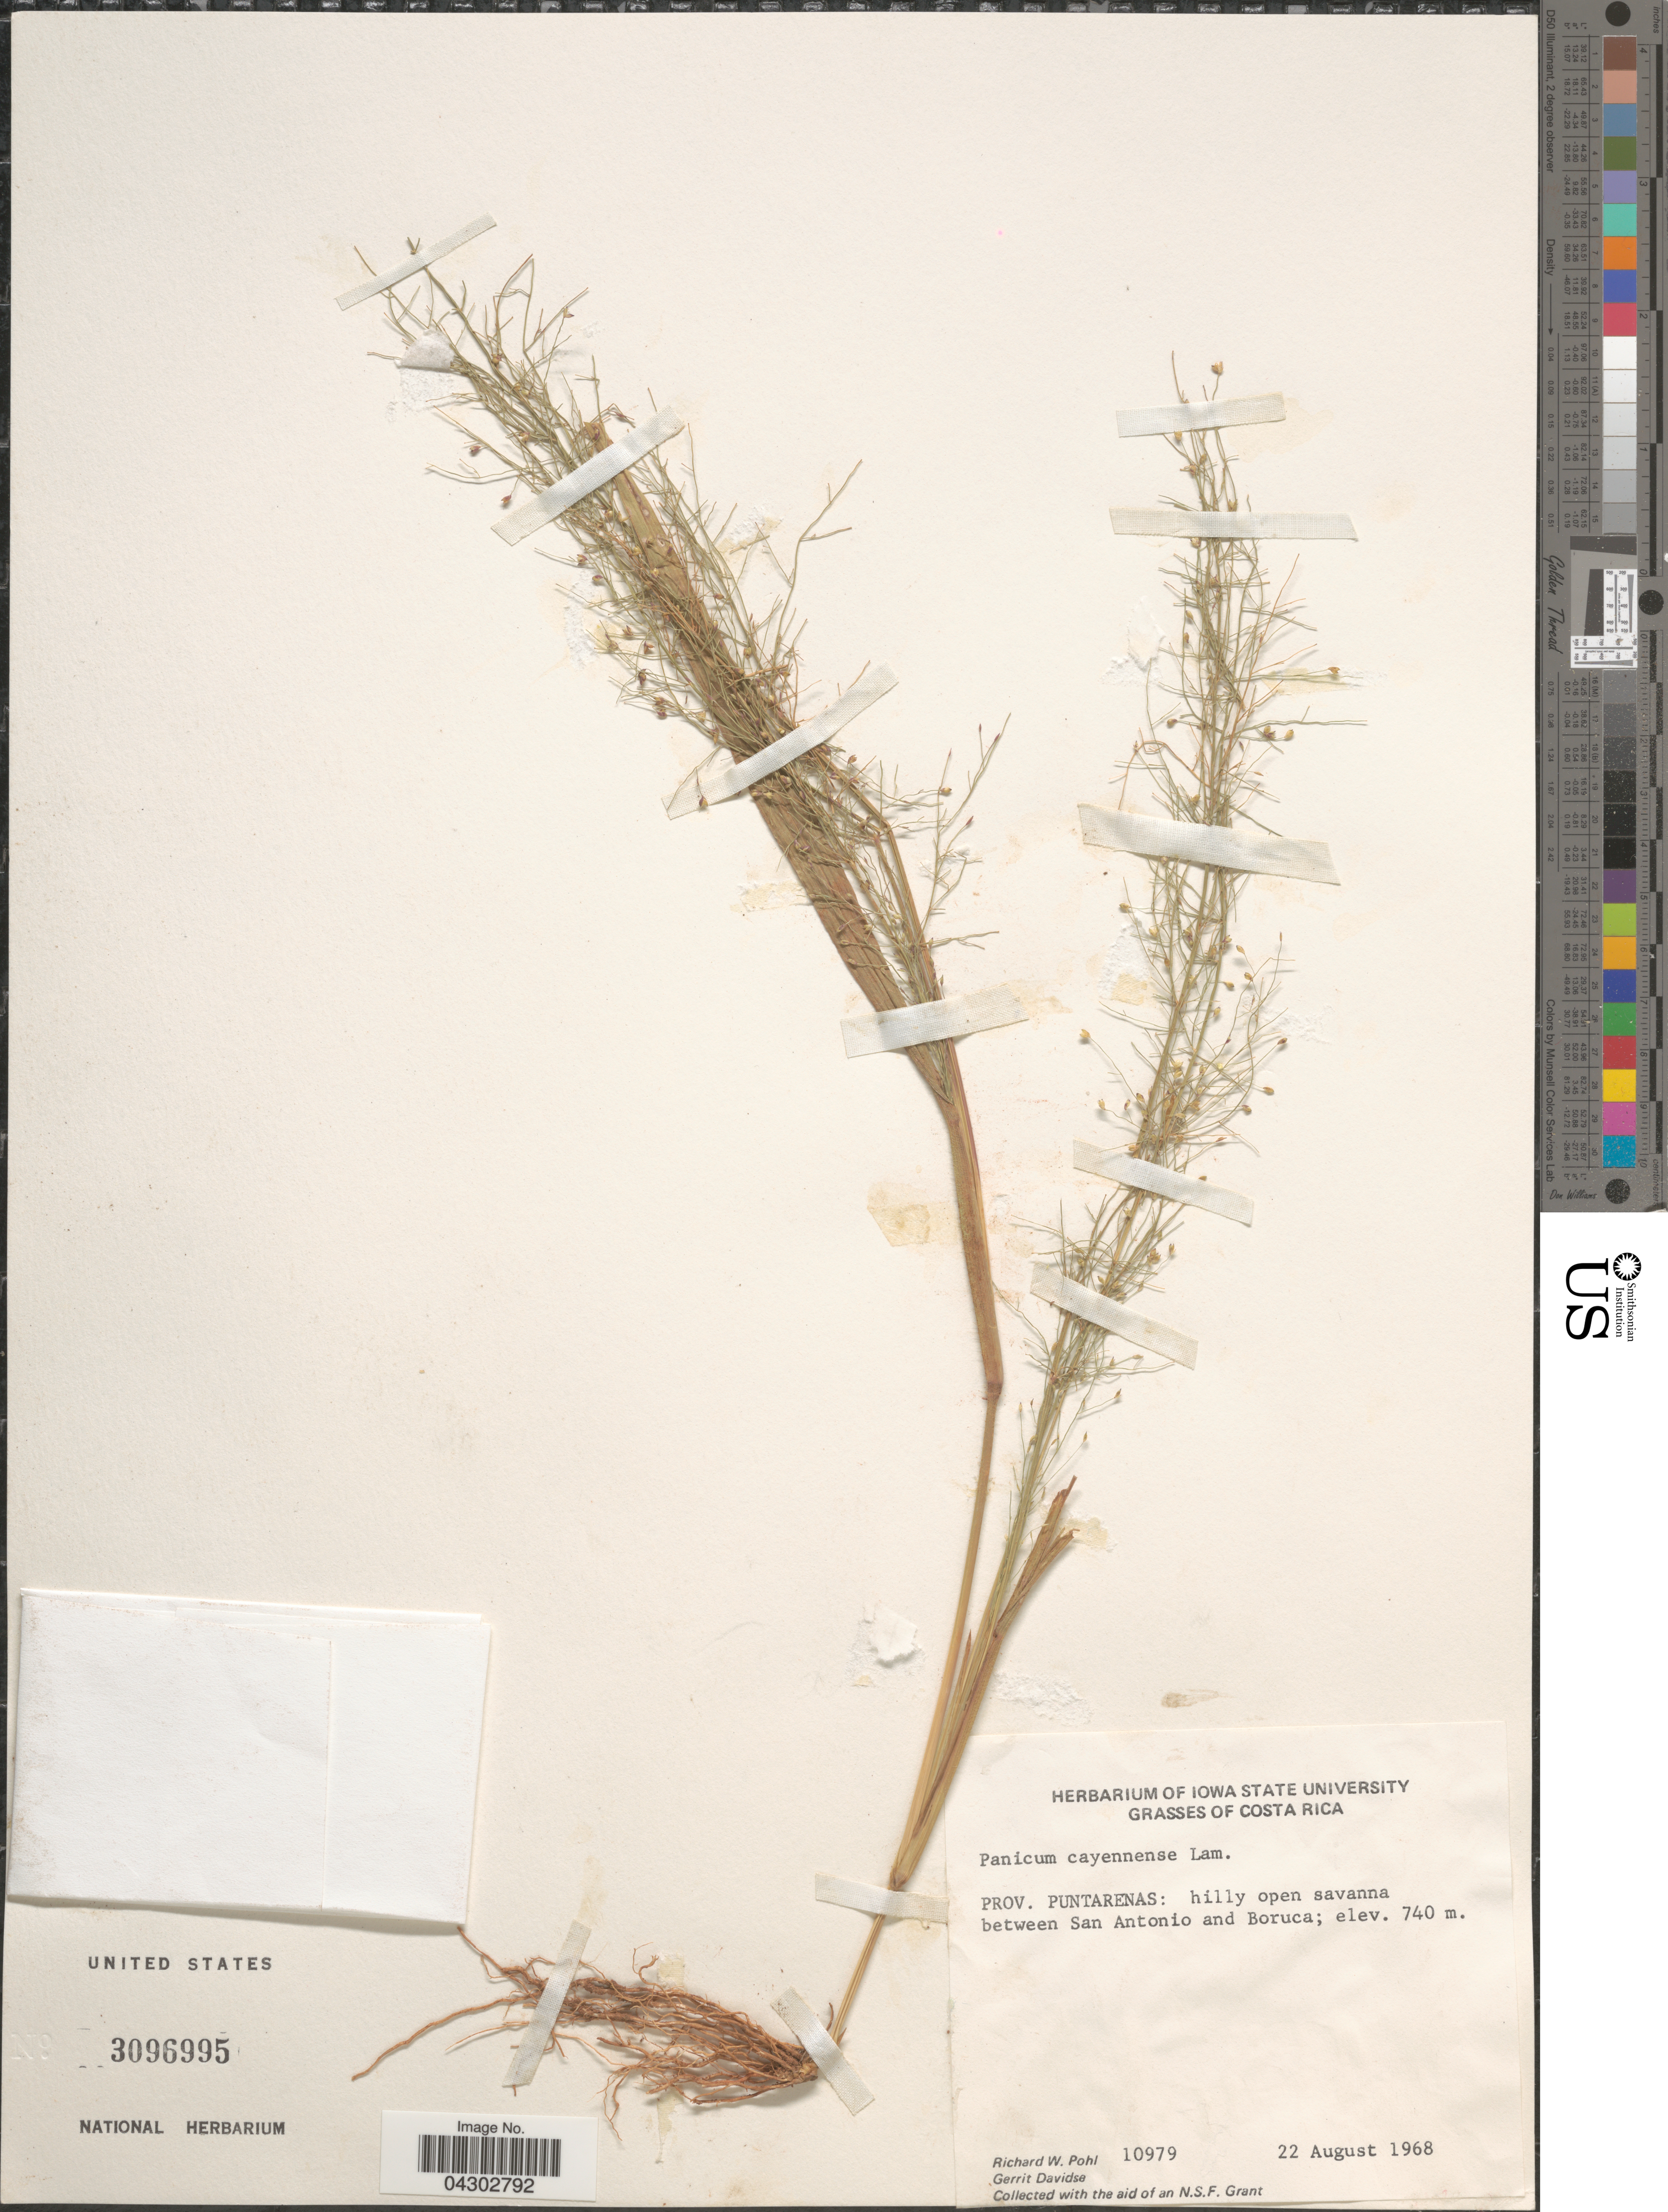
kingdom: Plantae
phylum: Tracheophyta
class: Liliopsida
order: Poales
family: Poaceae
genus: Panicum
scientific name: Panicum cayennense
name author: Lam.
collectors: R. W. Pohl & G. Davidse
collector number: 10979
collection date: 1968-08-22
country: Costa Rica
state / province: Puntarenas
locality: Hilly open savanna betweeen San Antonio and Boruca.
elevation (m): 740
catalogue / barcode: US 3096995